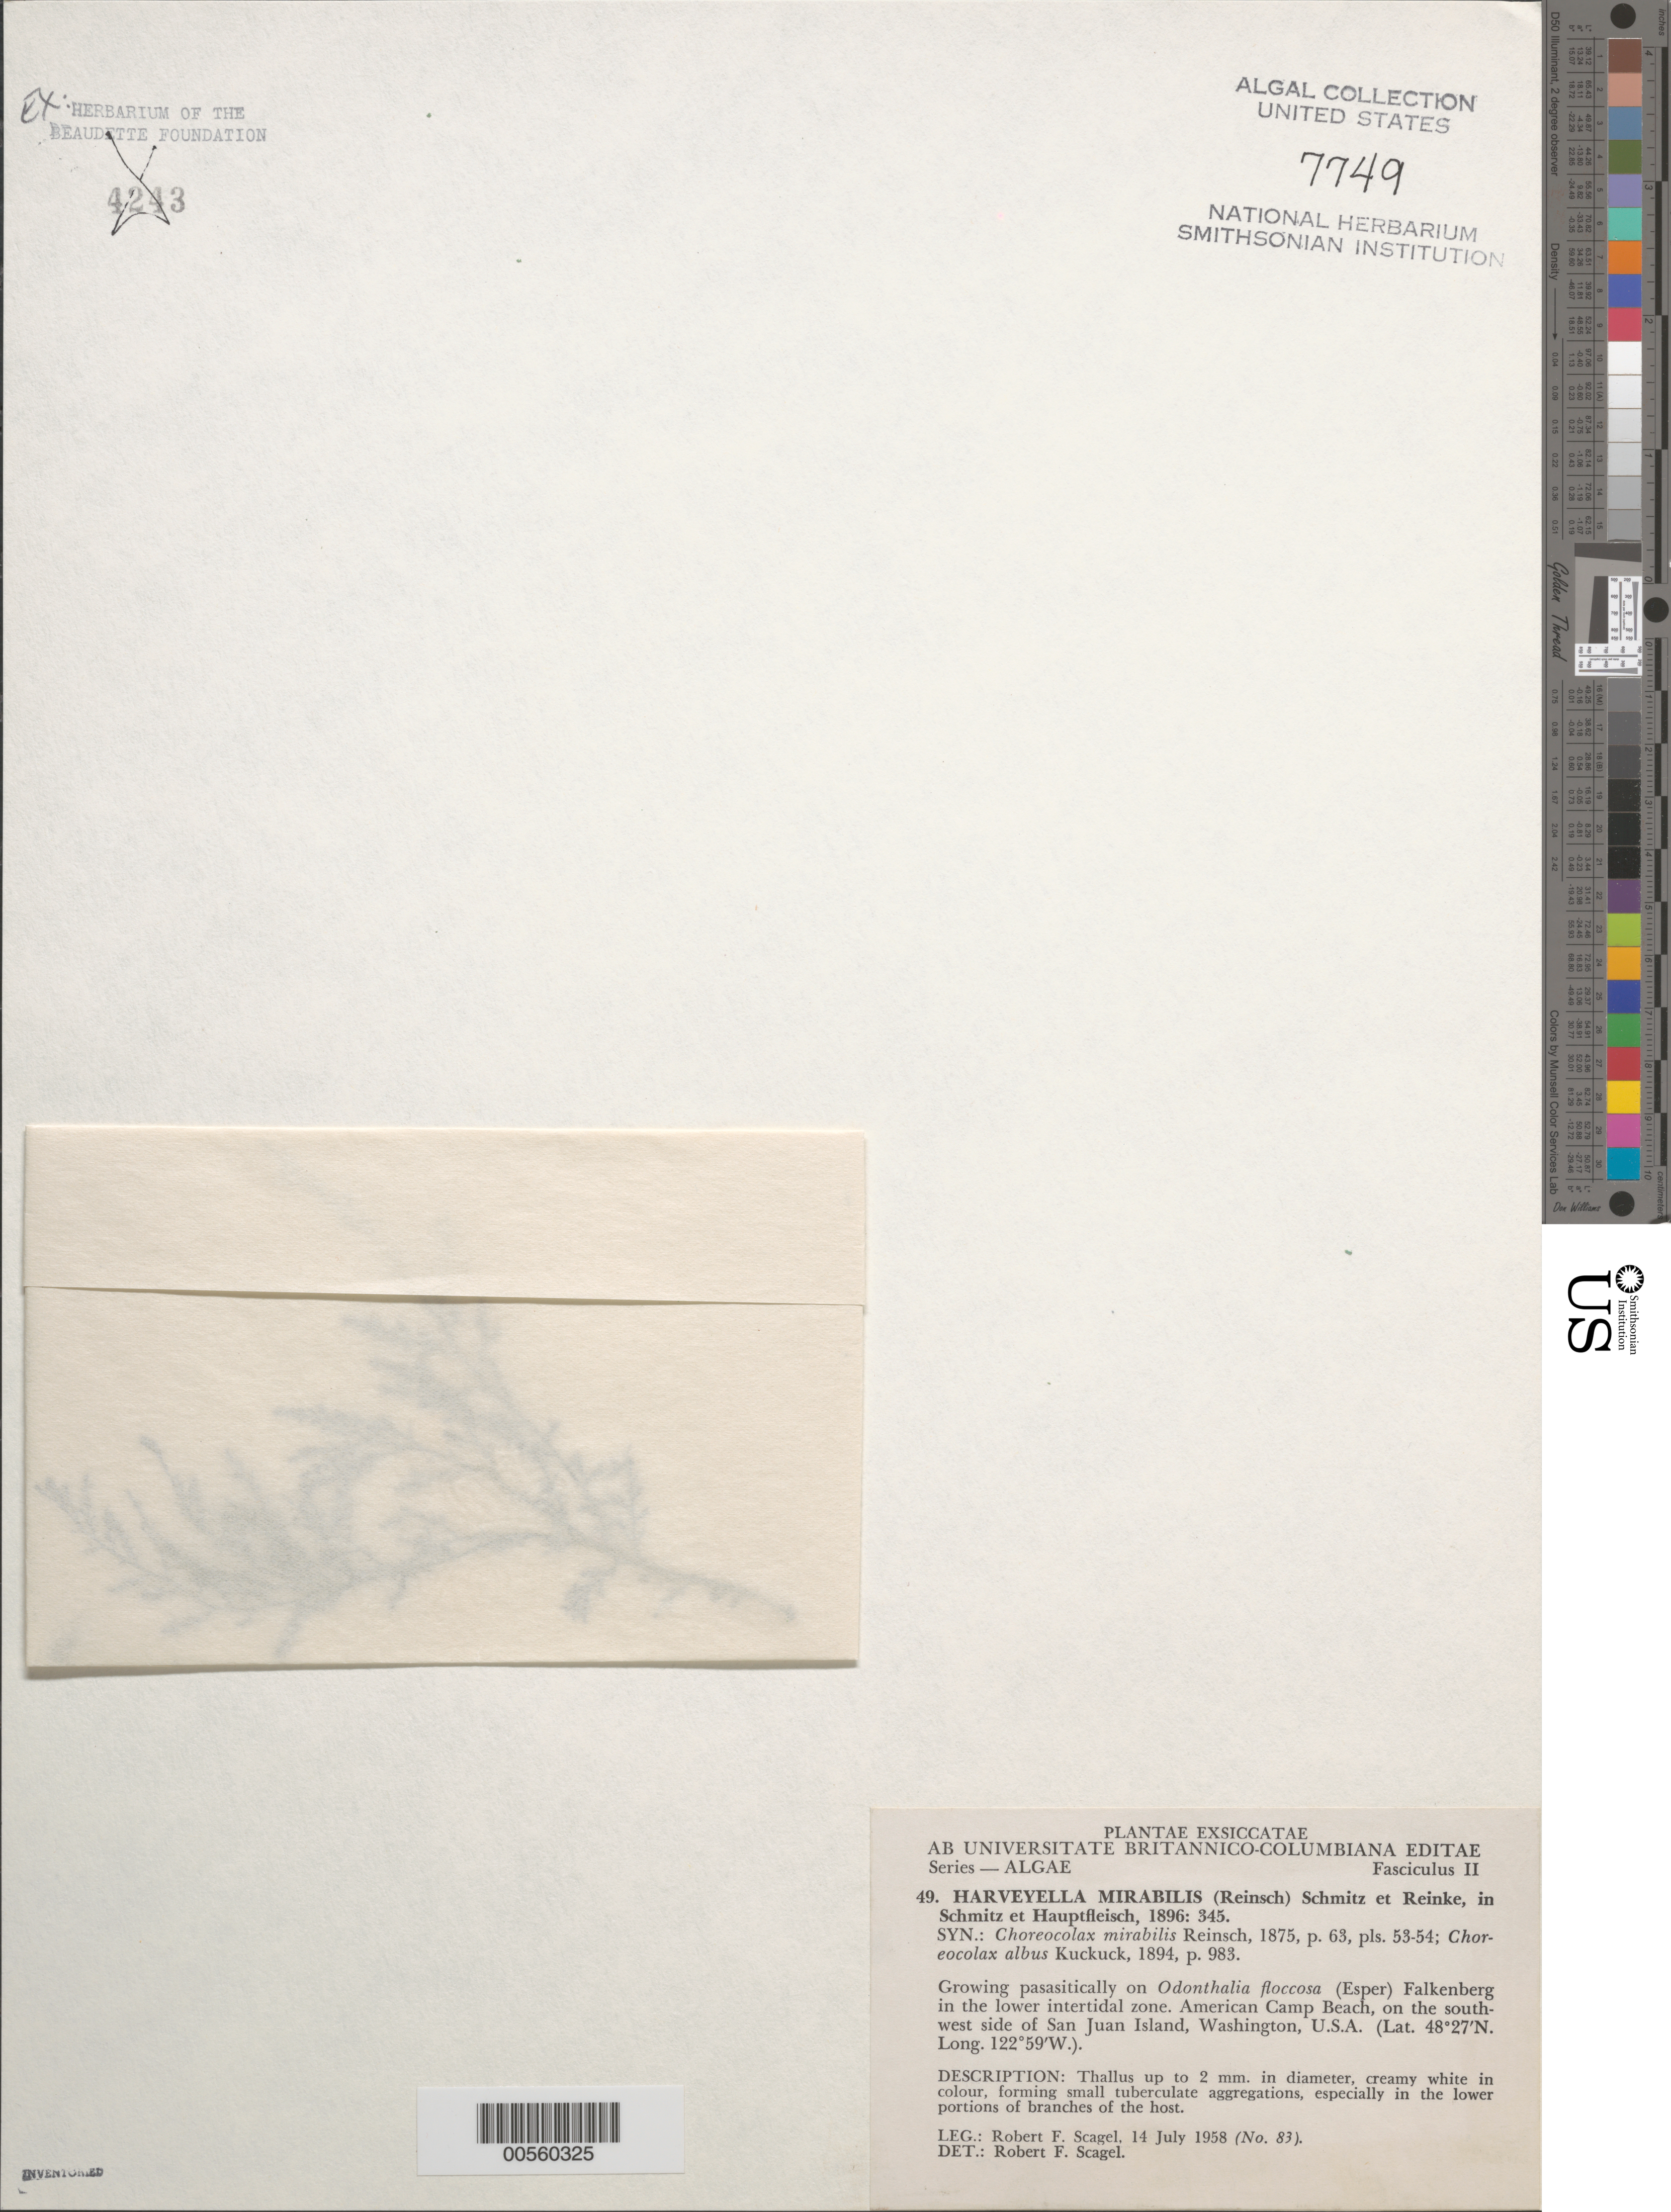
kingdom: Plantae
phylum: Rhodophyta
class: Florideophyceae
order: Ceramiales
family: Rhodomelaceae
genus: Harveyella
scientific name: Harveyella mirabilis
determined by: Scagel, R. F.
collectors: R. F. Scagel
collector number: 83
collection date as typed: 14 Jul 1958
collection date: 1958-07-14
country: United States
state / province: Washington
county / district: San Juan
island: San Juan Island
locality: American Camp Beach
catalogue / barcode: US 7749